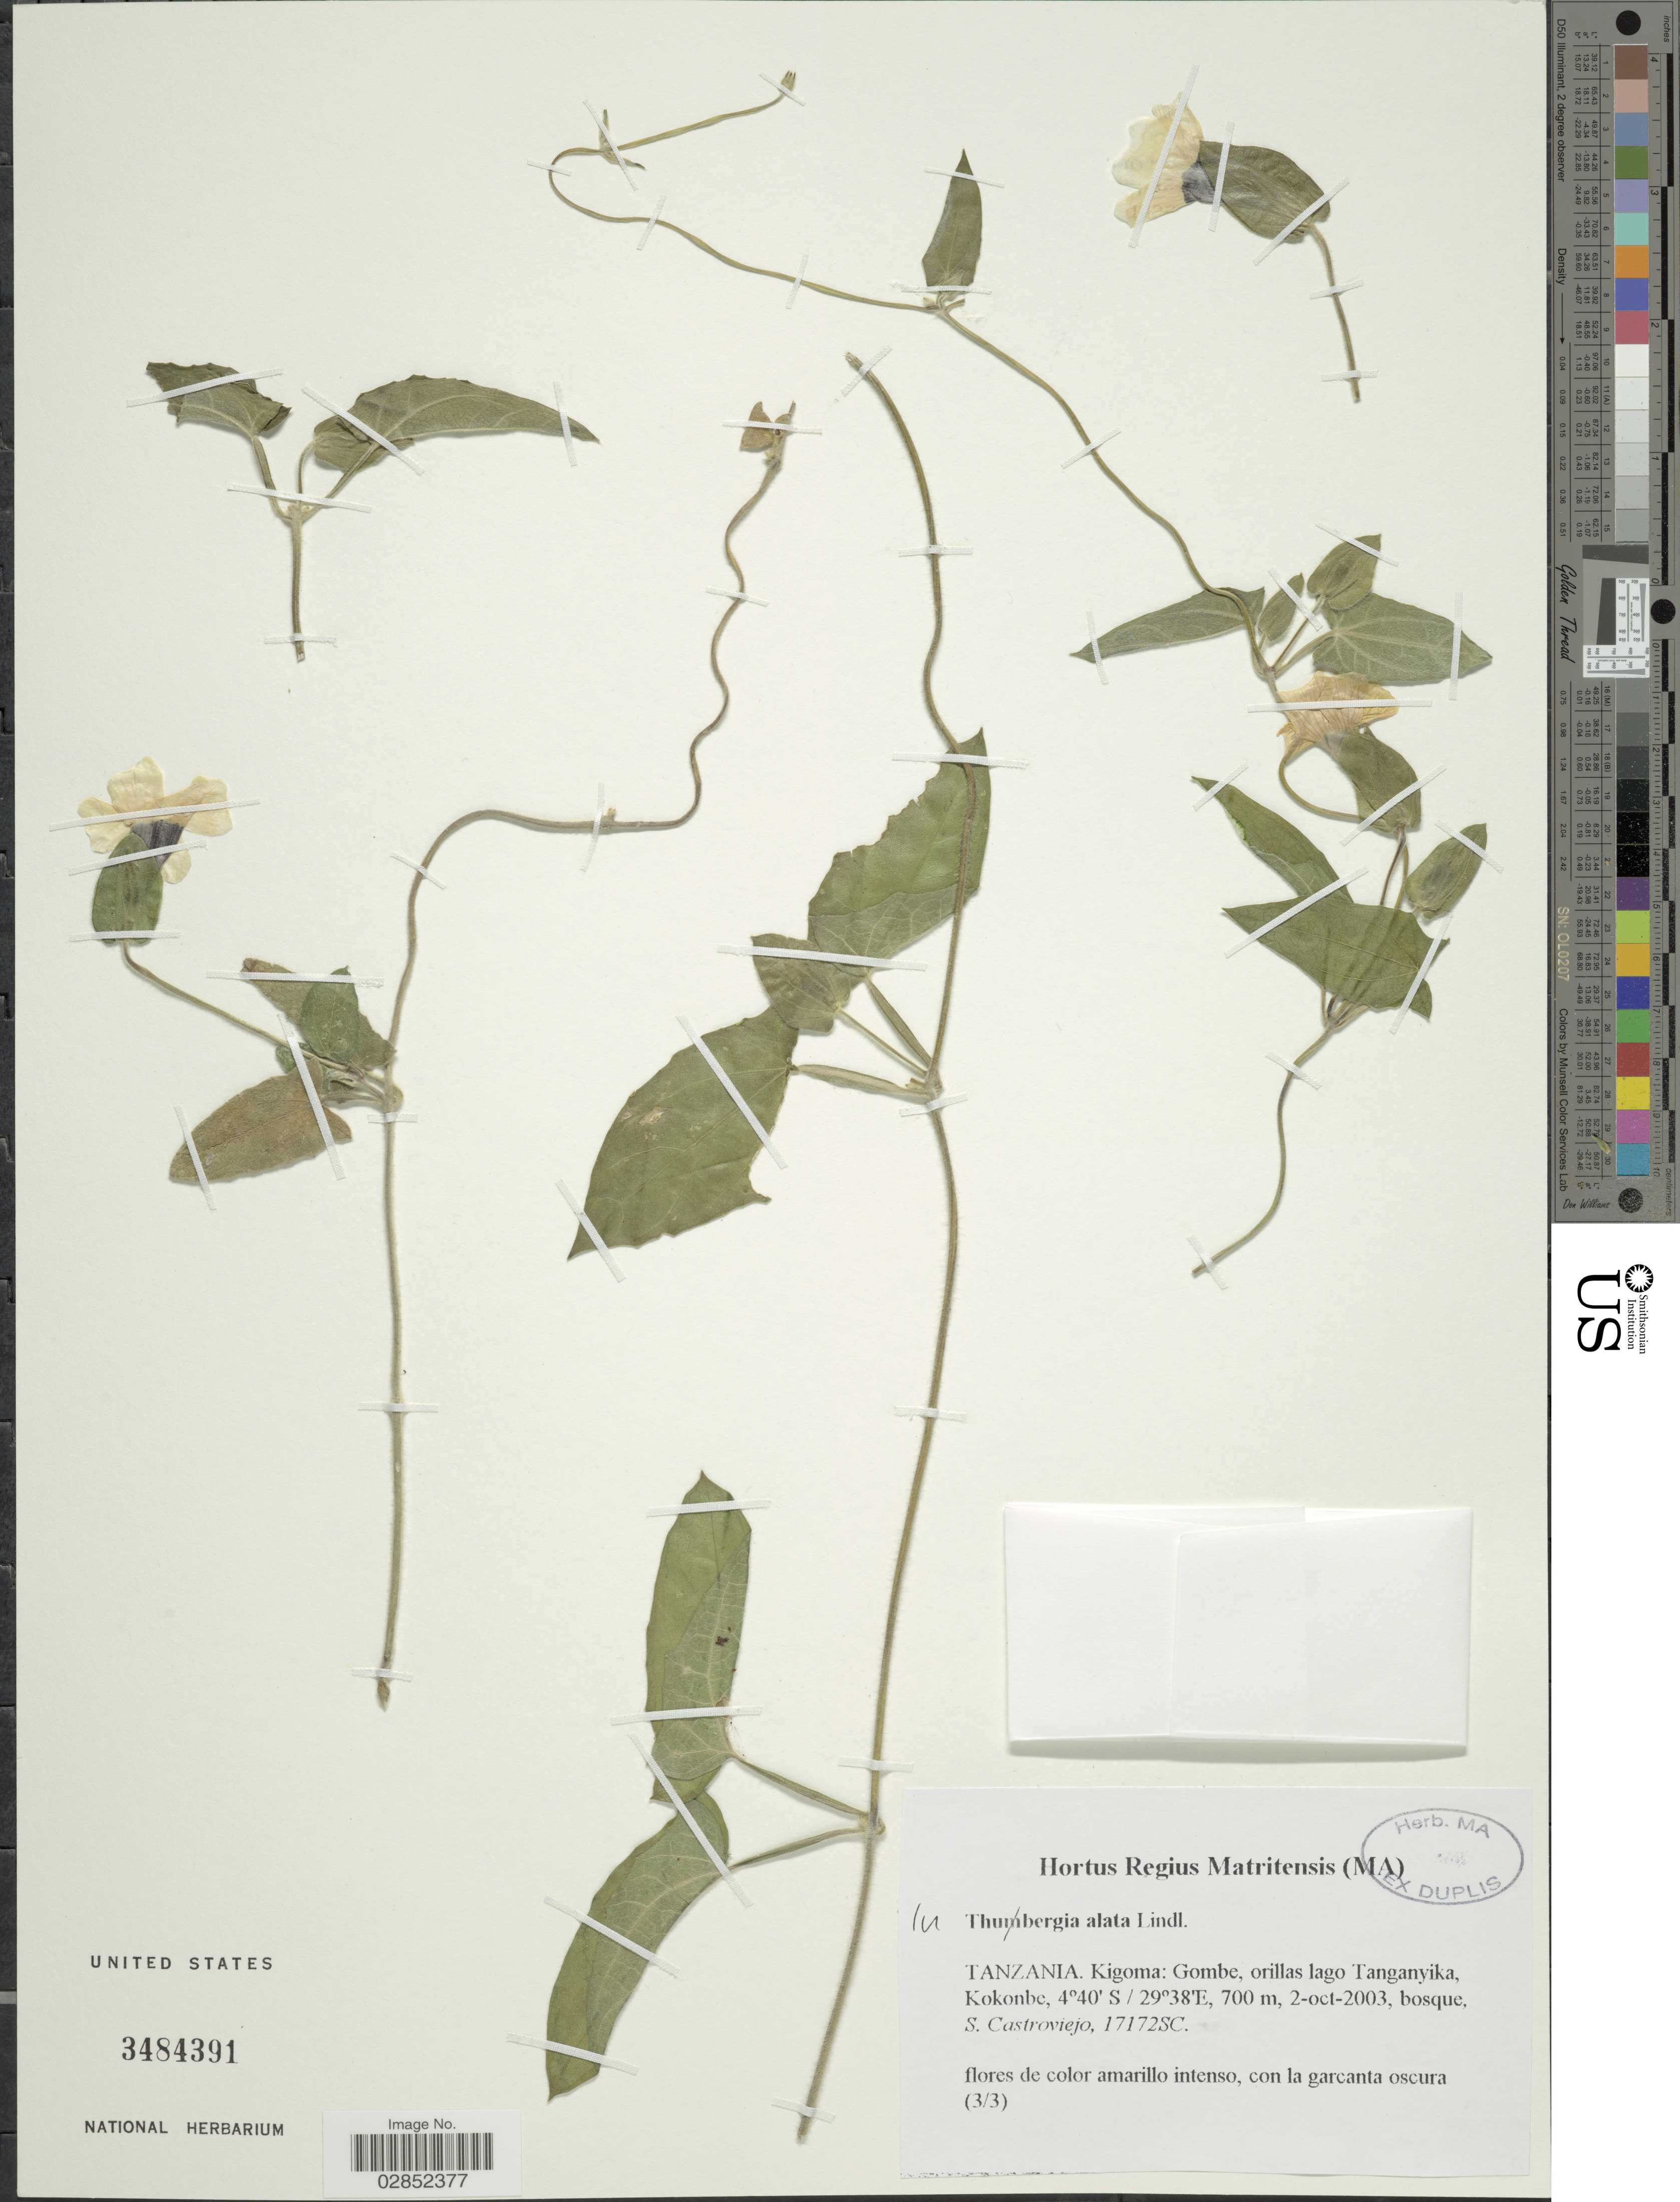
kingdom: Plantae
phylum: Tracheophyta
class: Magnoliopsida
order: Lamiales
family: Acanthaceae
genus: Thunbergia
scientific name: Thunbergia alata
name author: Bojer ex Sims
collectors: S. Castroviejo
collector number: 17172SC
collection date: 2003-10-02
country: Tanzania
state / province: Kigoma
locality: Kigoma: Gombe, orillas lago Tanganyika, Kokonbe.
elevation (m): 700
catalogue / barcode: US 3484391